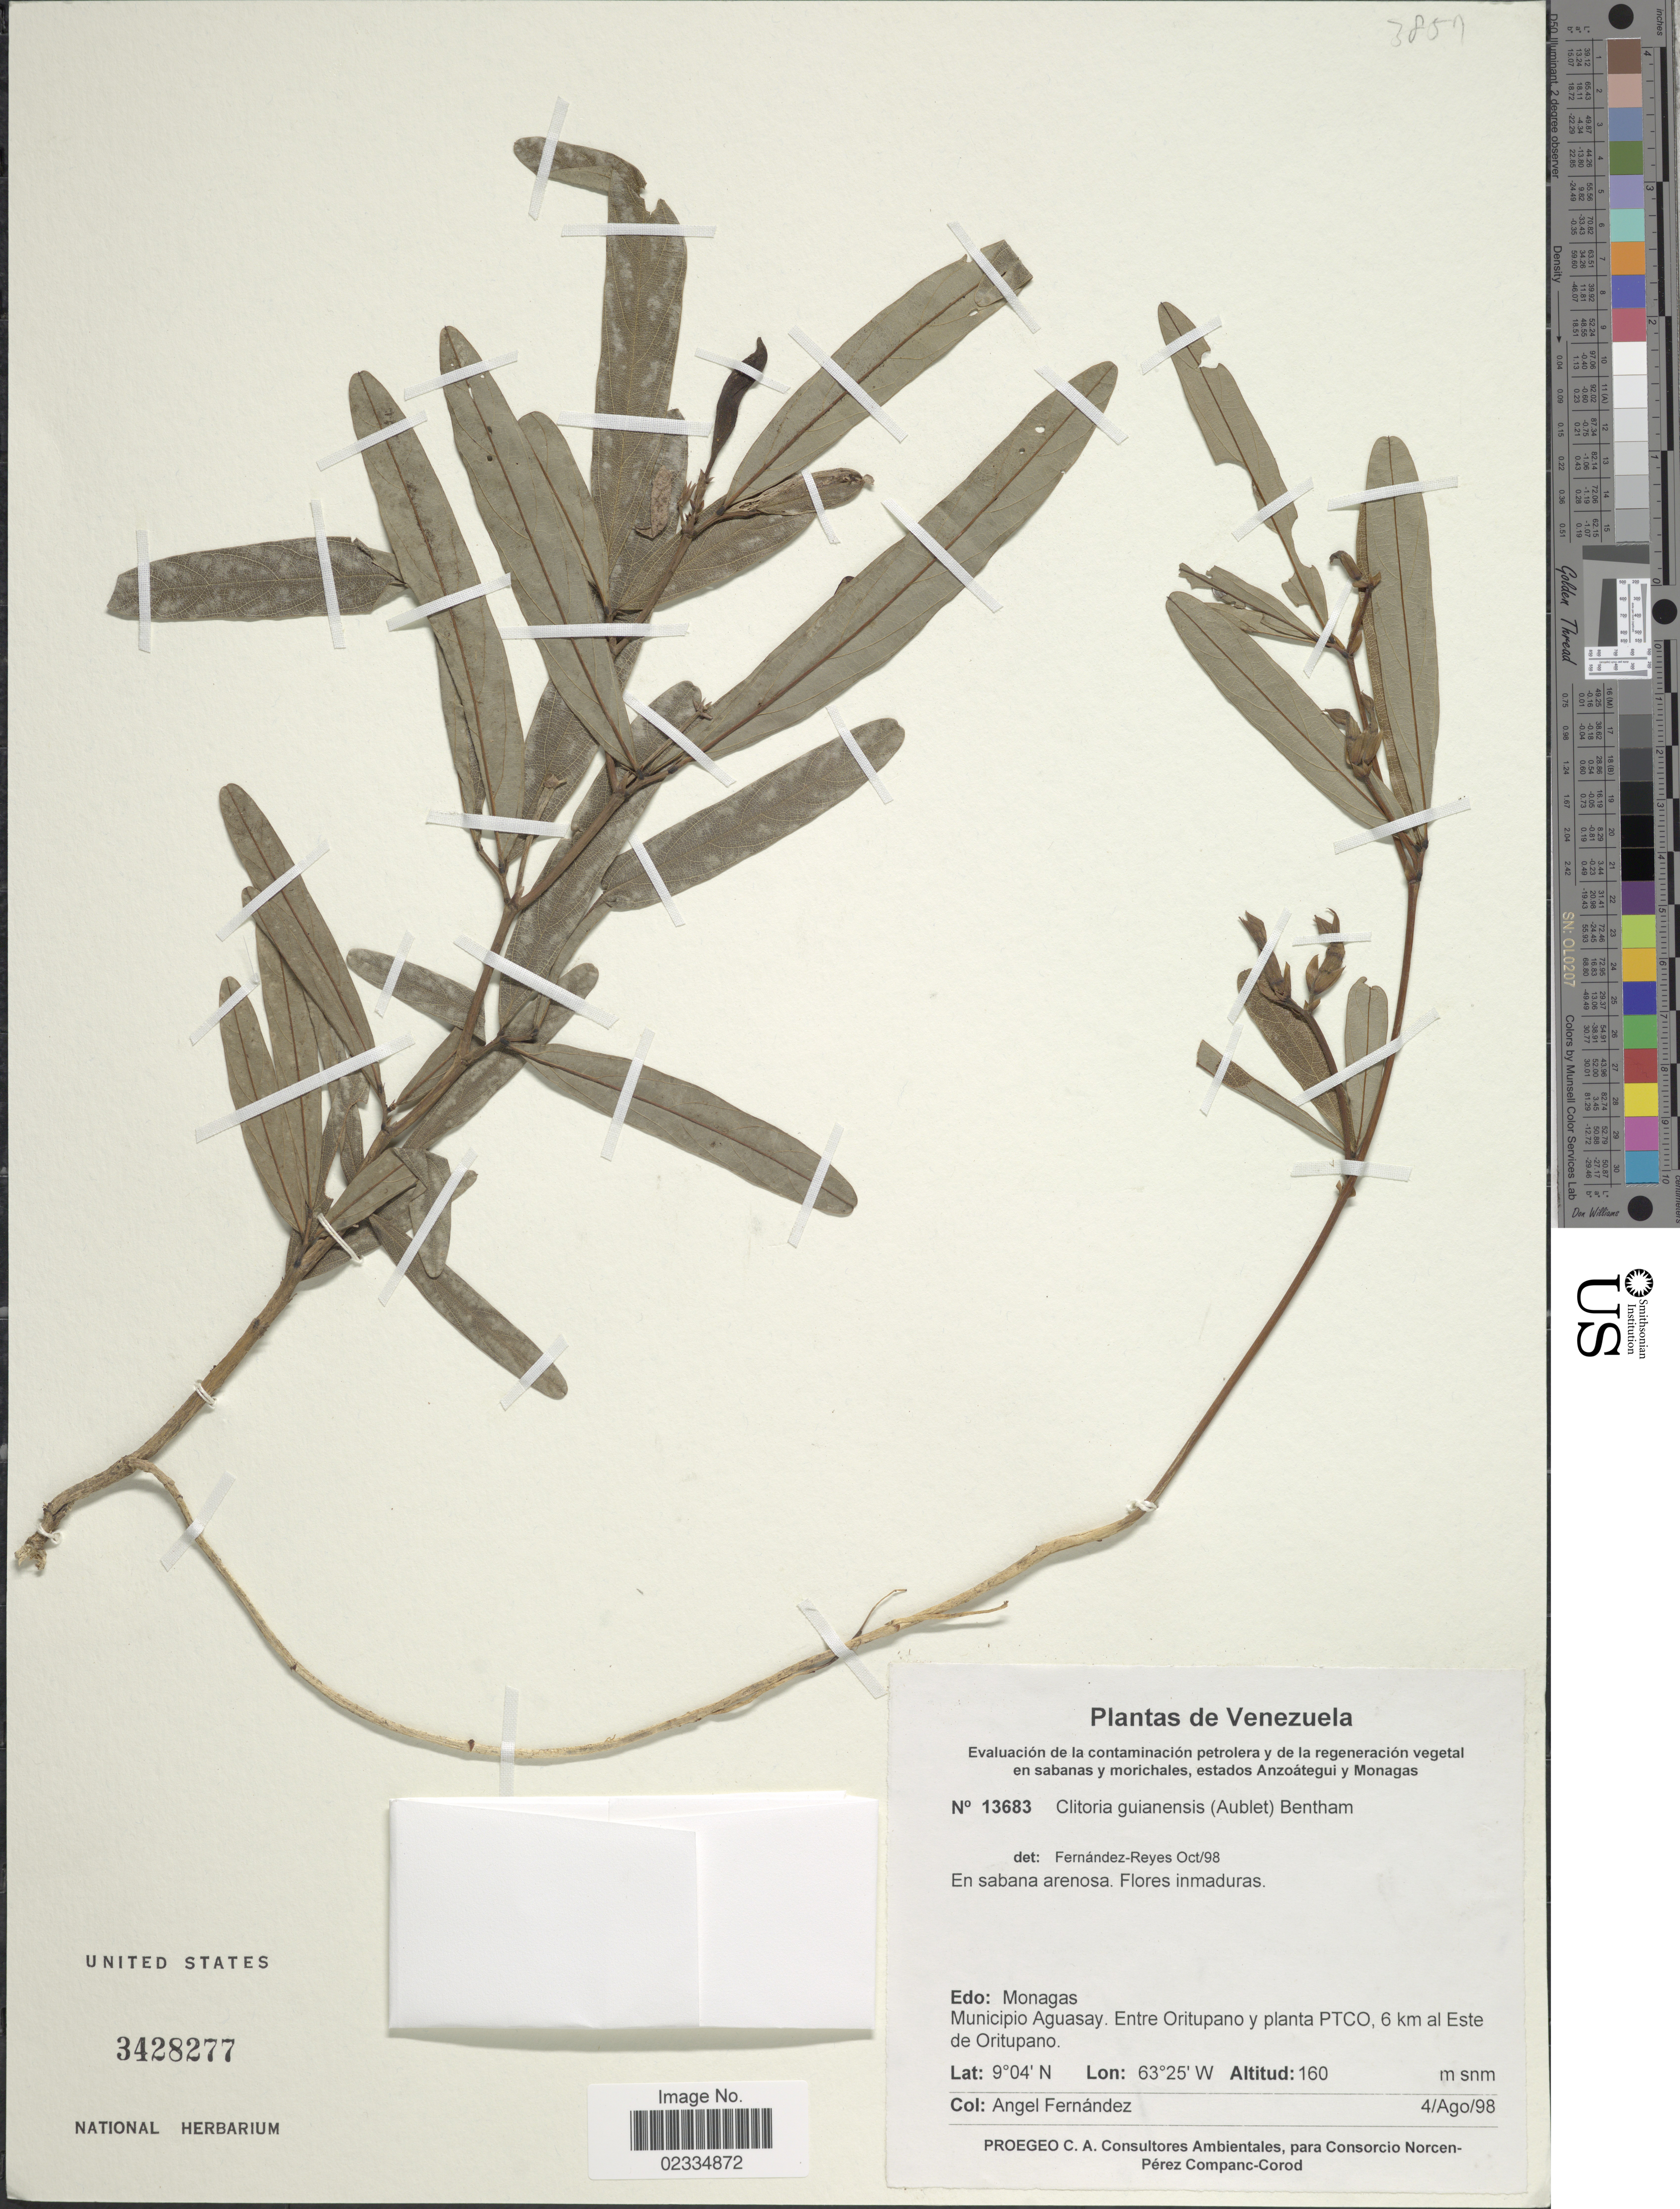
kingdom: Plantae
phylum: Tracheophyta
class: Magnoliopsida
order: Fabales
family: Fabaceae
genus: Clitoria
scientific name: Clitoria guianensis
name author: (Aubl.) Benth.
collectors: Á. Fernández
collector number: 13683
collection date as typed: Transcribed d/m/y: 4/8/98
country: Venezuela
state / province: Monagas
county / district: Aguasay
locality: Municipio Aguasay. Entre Oritupano y PTCO, 6 kmal Este de Oritupano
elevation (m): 160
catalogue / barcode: US 3428277